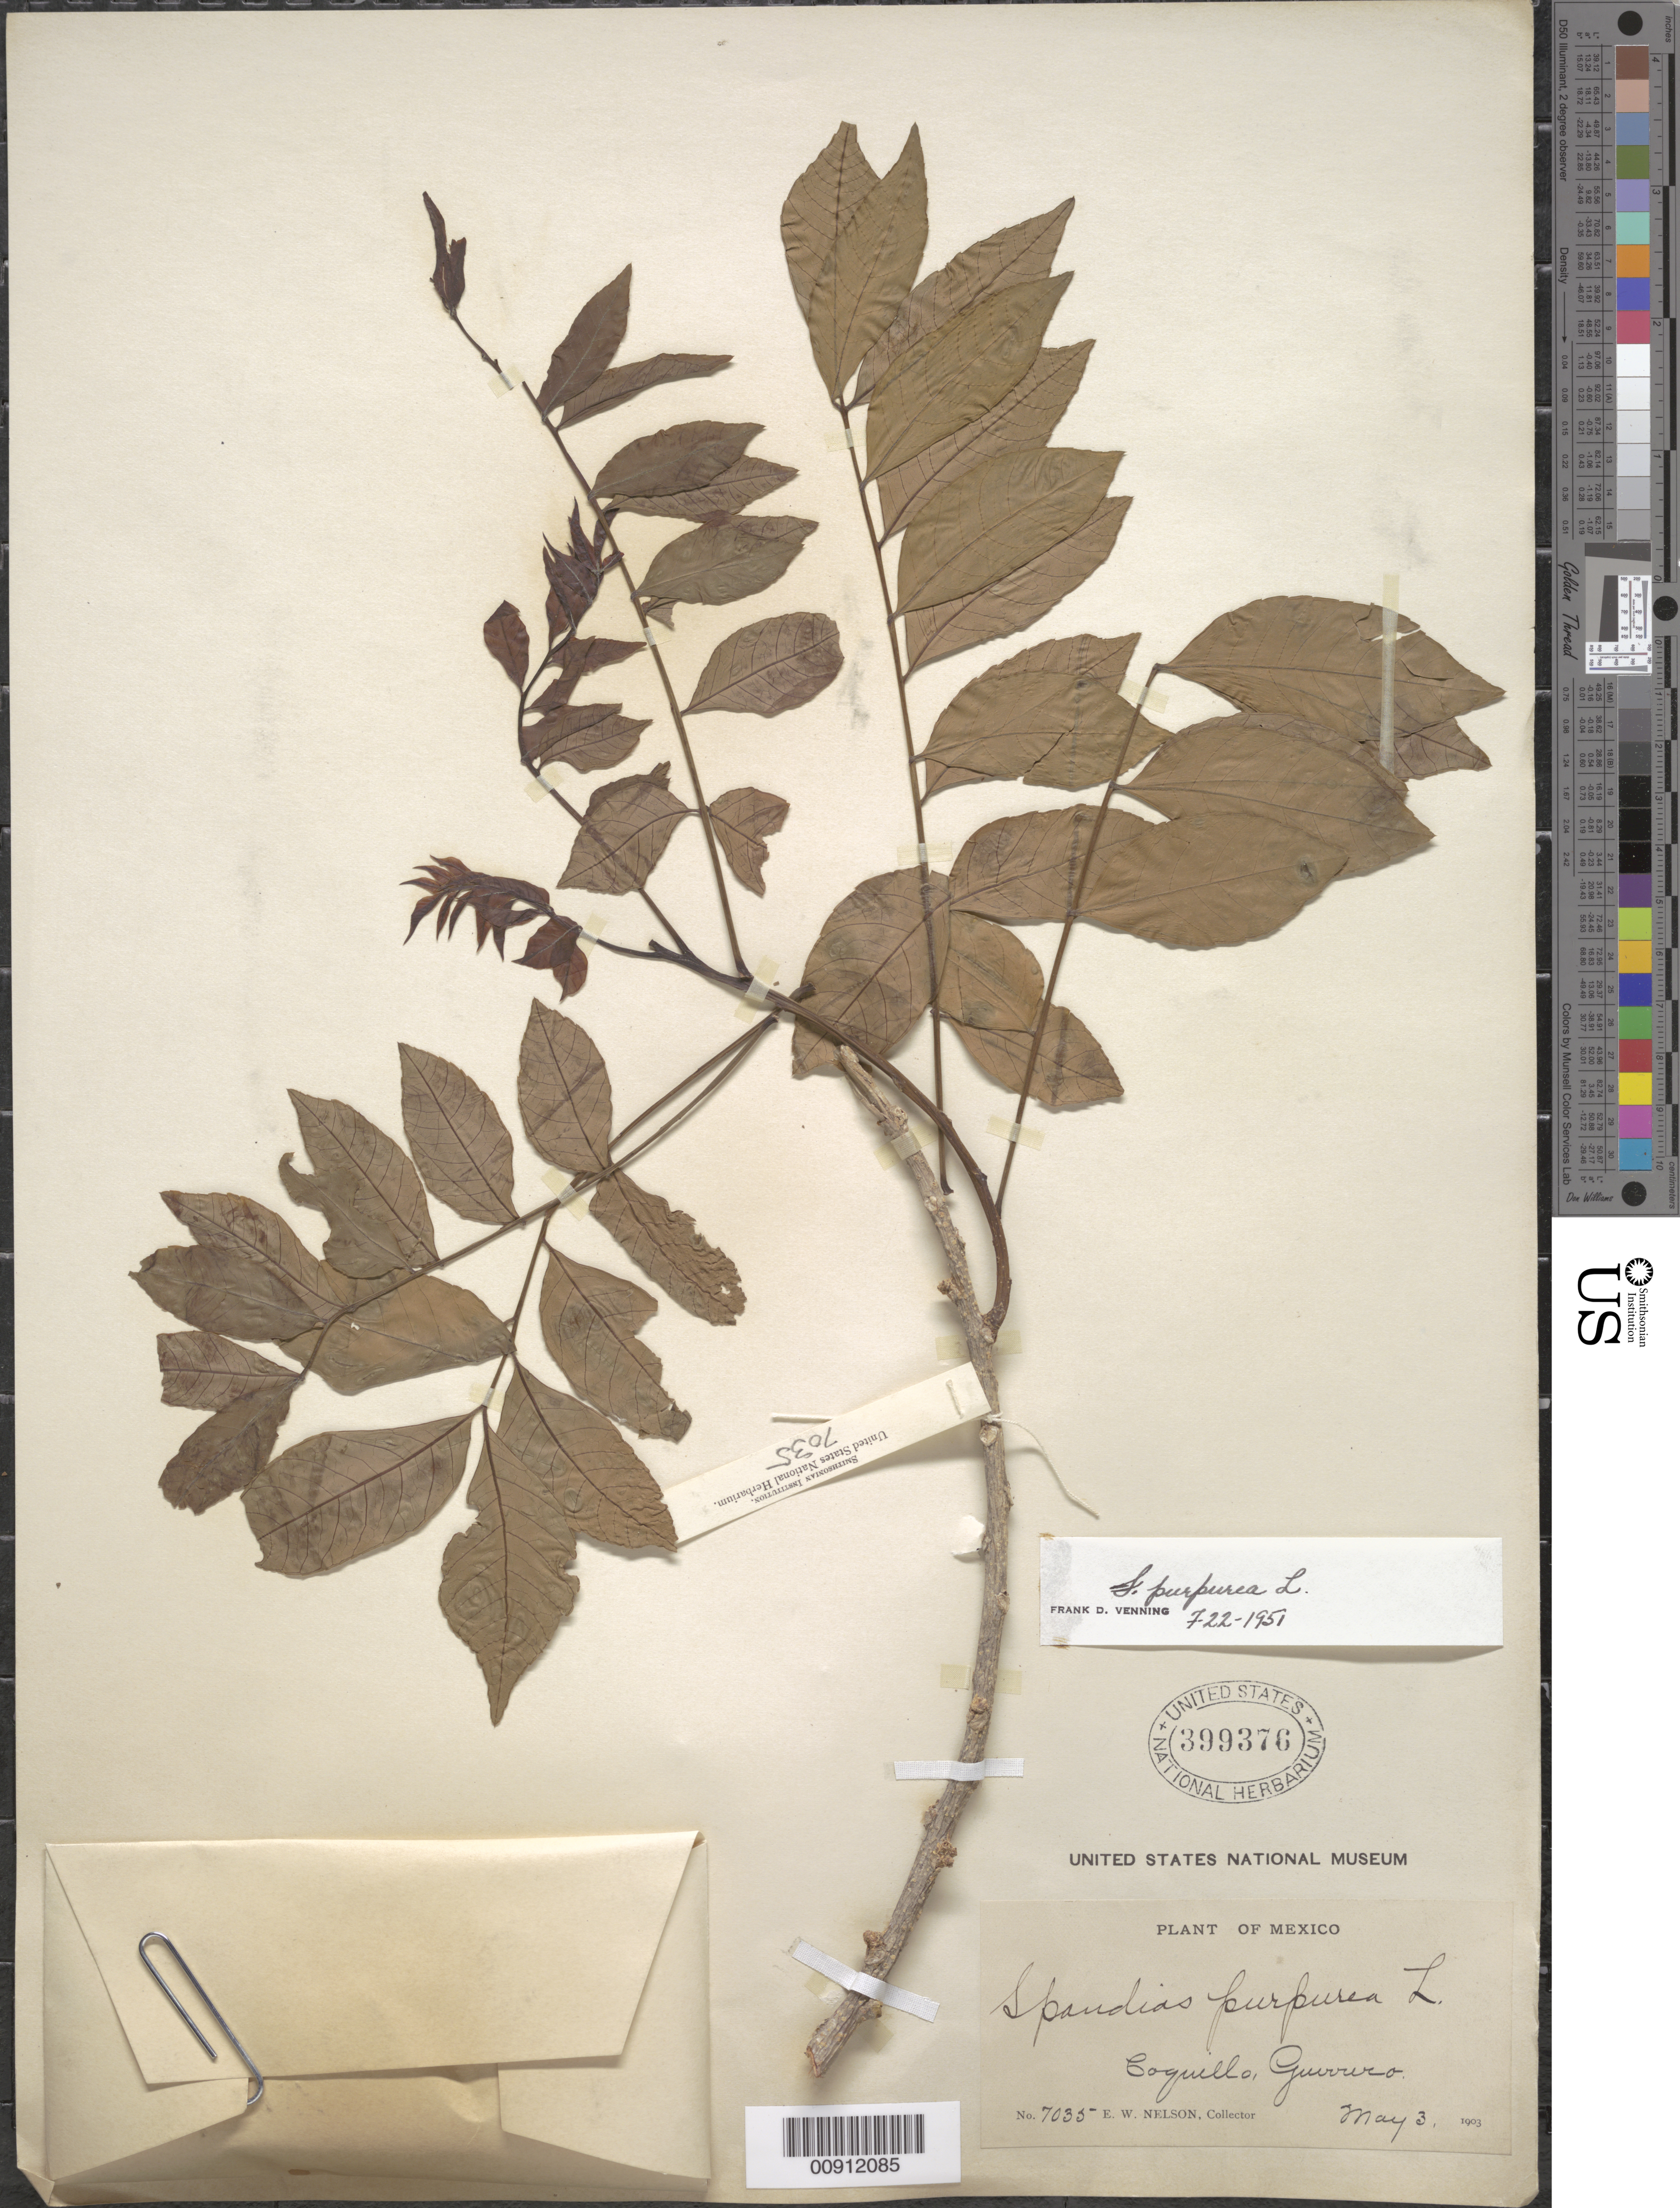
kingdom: Plantae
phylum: Tracheophyta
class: Magnoliopsida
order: Sapindales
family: Anacardiaceae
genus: Spondias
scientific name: Spondias purpurea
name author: L.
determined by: Mitchell, John D.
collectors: E. W. Nelson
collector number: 7035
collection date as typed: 03 May 1903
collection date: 1903-05-03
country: Mexico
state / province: Guerrero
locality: Coquillo, Guerrero.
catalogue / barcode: US 399376